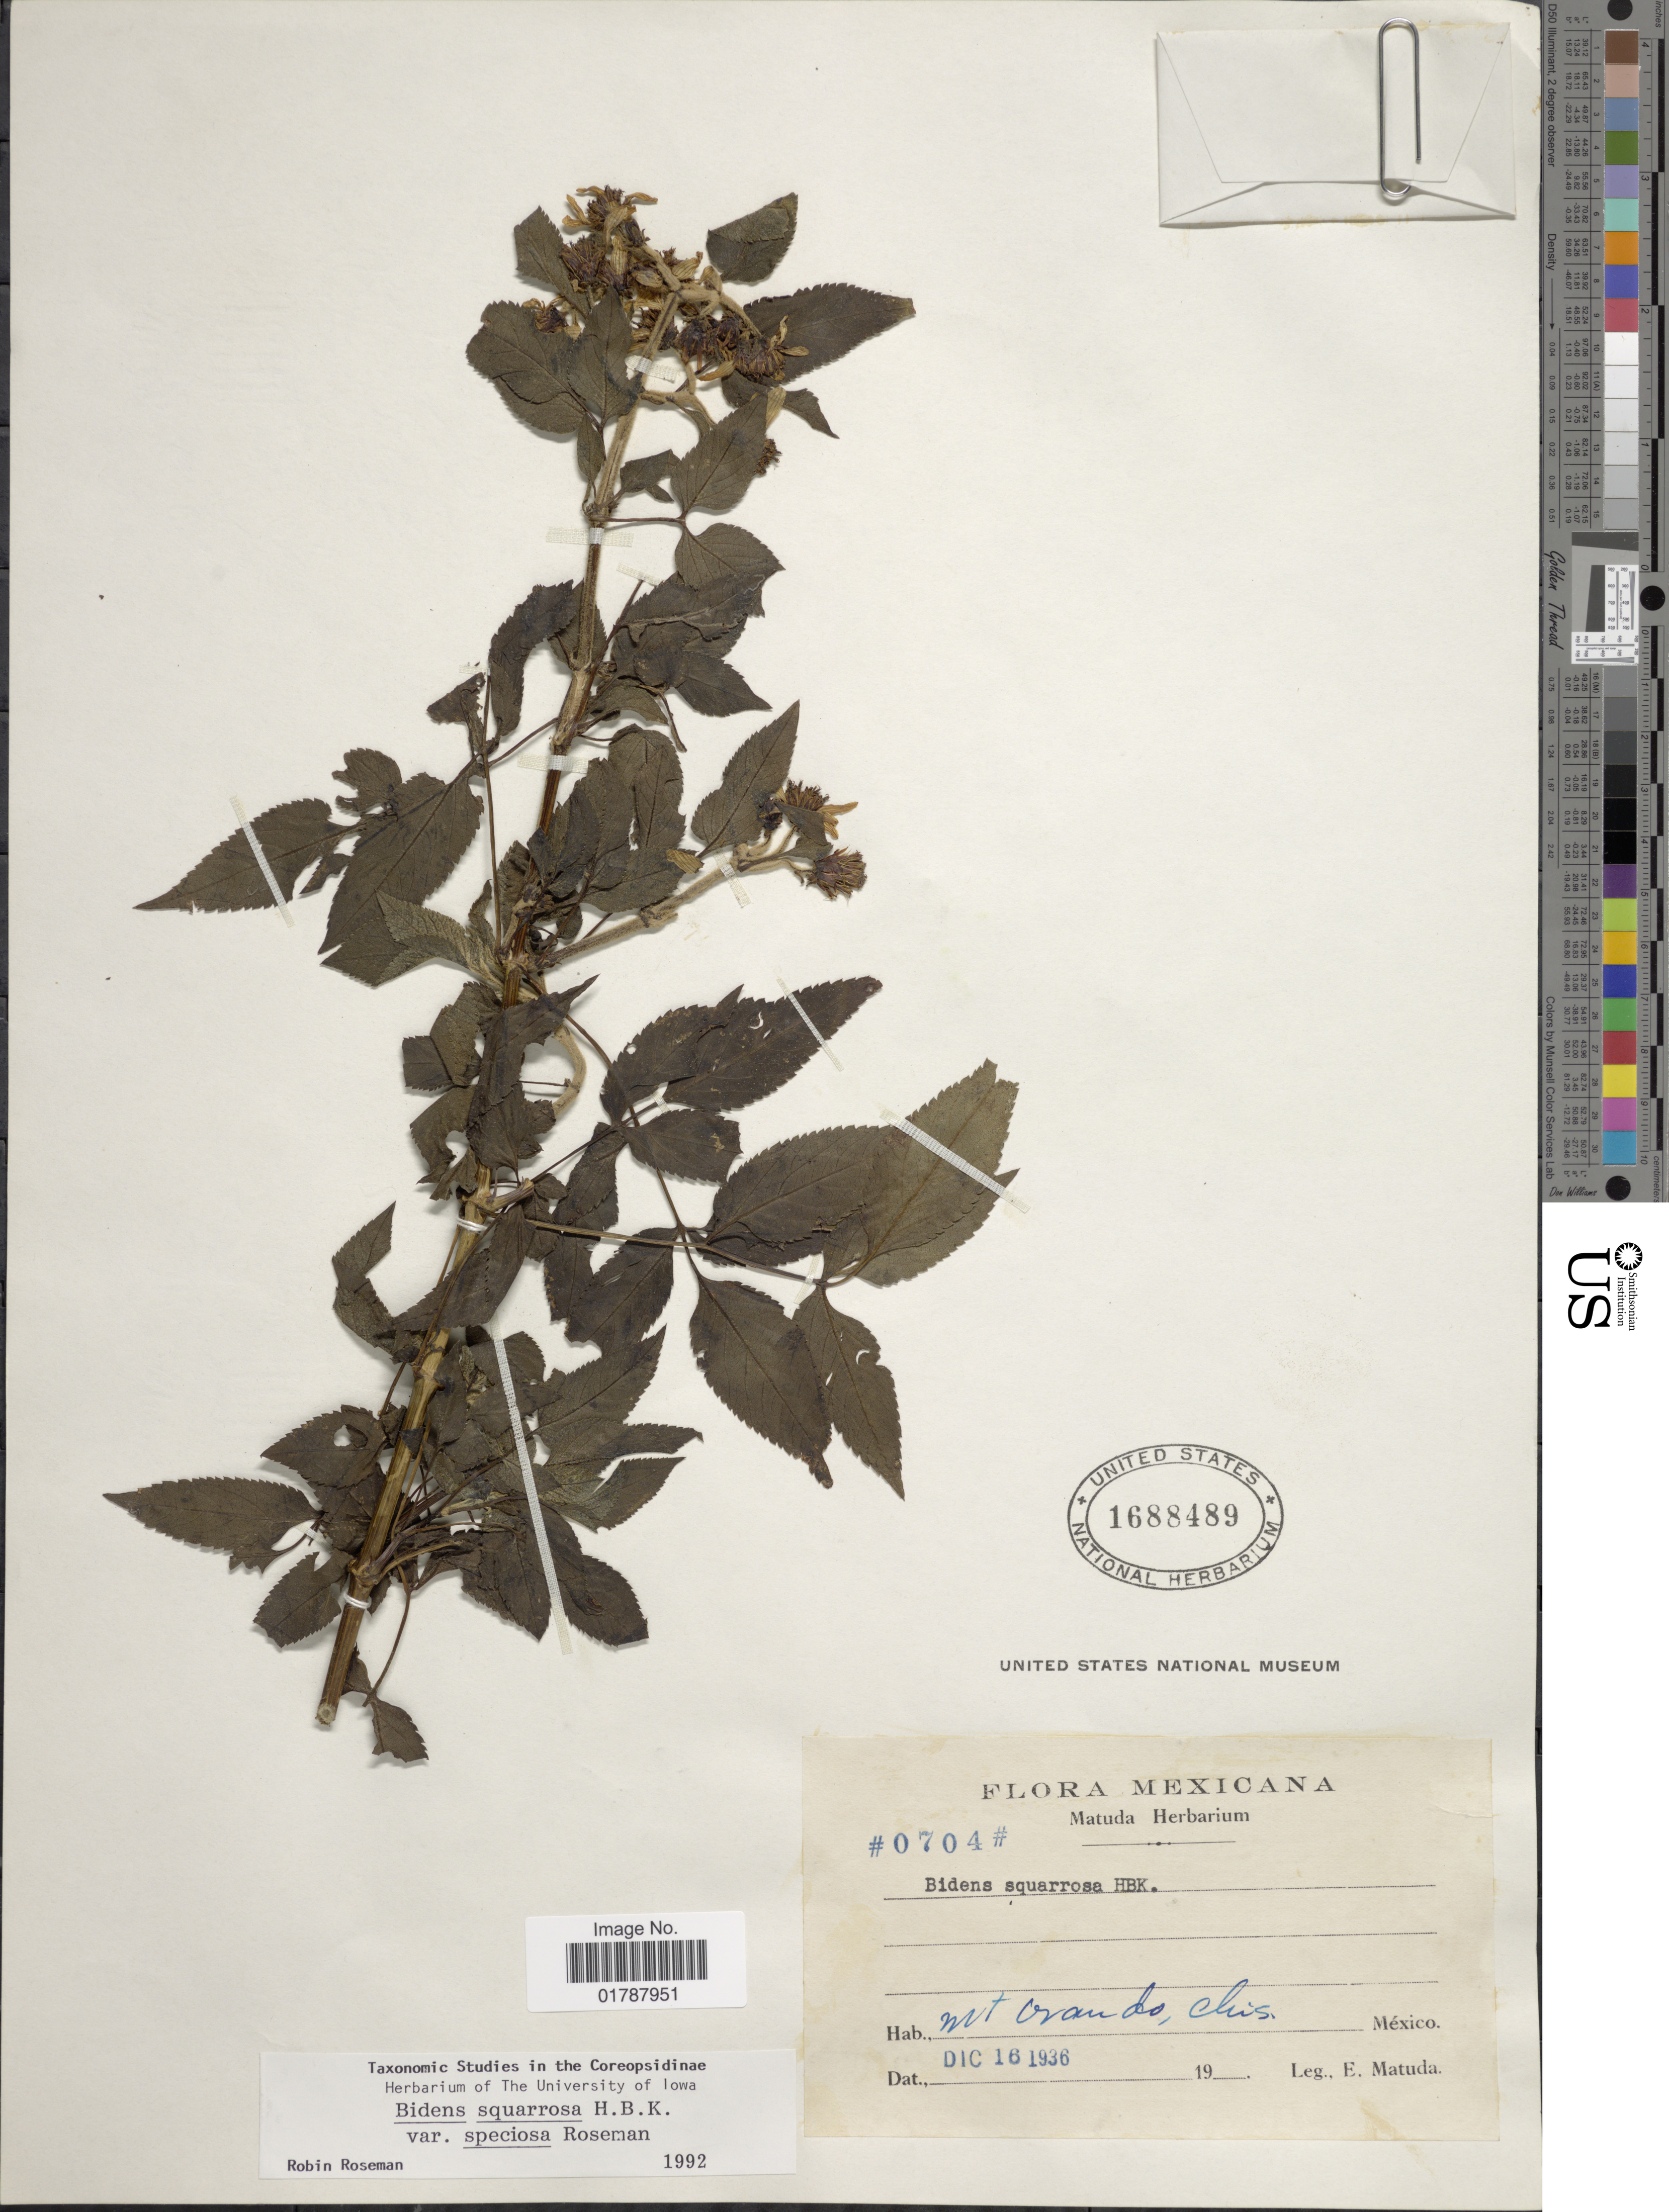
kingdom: Plantae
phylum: Tracheophyta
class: Magnoliopsida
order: Asterales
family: Asteraceae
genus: Bidens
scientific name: Bidens squarrosa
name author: Kunth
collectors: E. Matuda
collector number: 0704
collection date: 1936-12-16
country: Mexico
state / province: Chiapas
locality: Mt. Orando, Chis., Mexico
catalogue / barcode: US 1688489